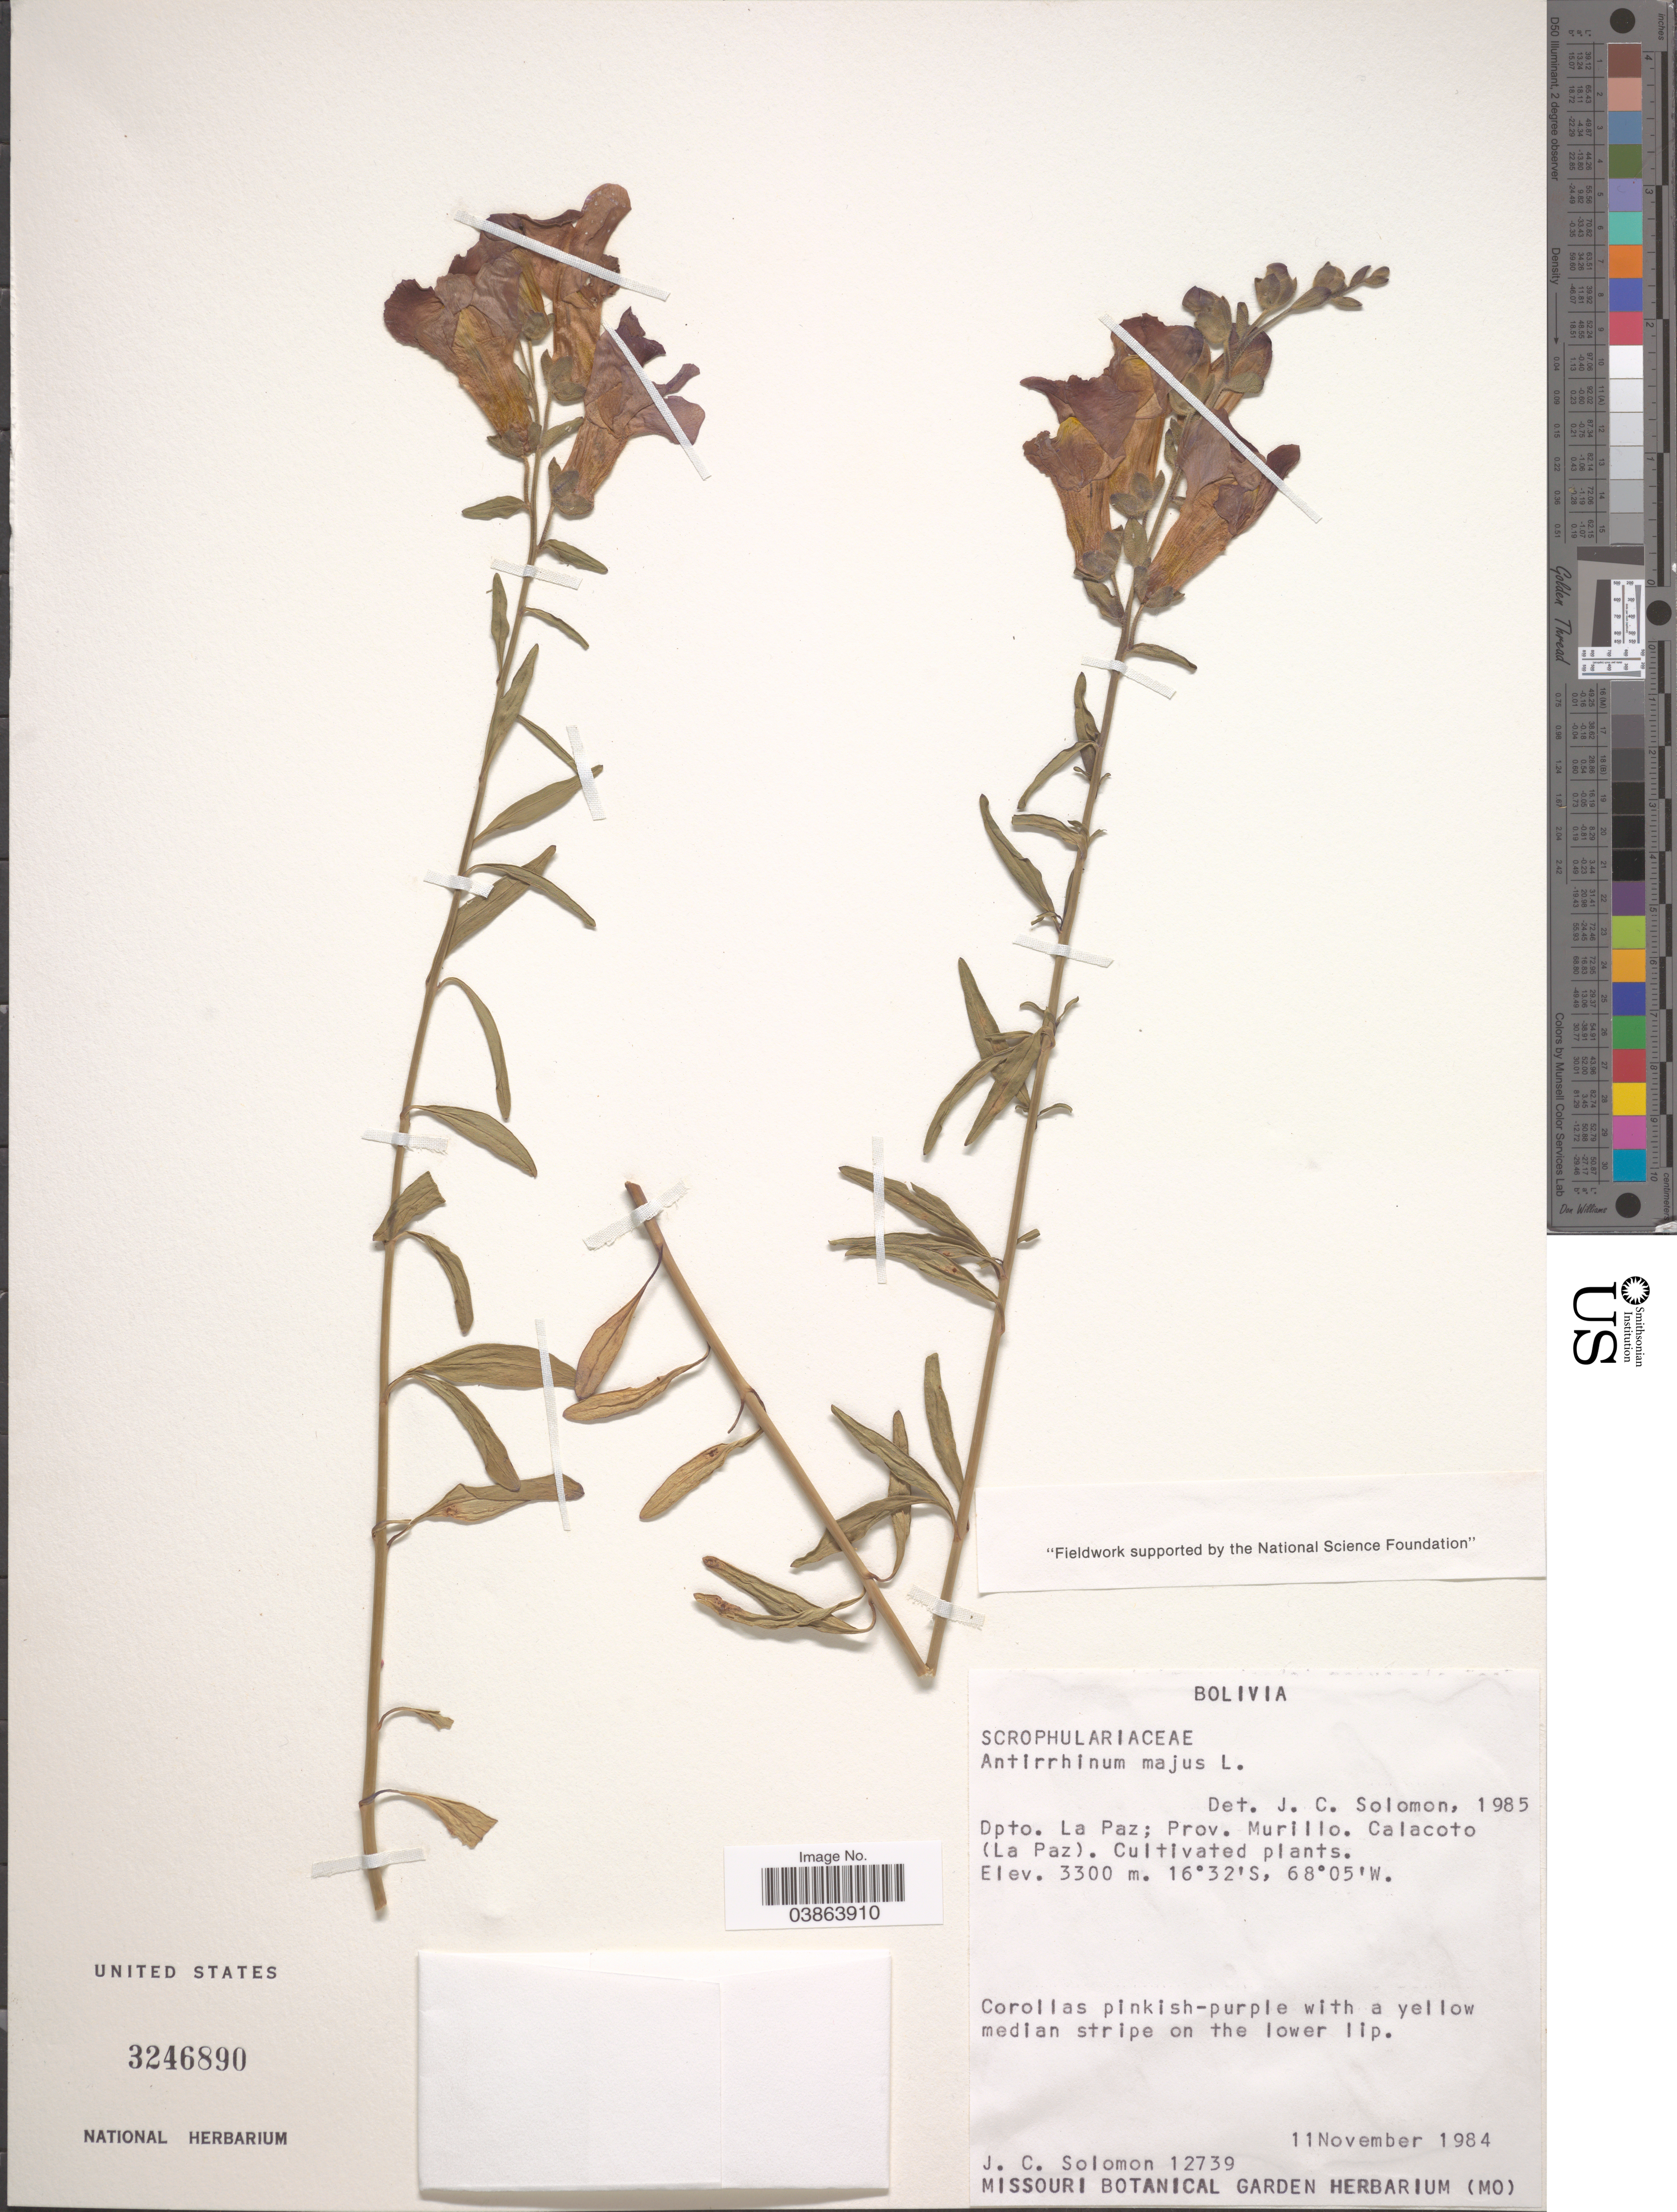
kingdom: Plantae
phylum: Tracheophyta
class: Magnoliopsida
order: Lamiales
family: Plantaginaceae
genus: Antirrhinum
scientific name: Antirrhinum majus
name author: L.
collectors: J. C. Solomon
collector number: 12739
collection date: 1984-11-11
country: Bolivia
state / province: La Paz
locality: Dpto. La Paz; Prov. Murillo. Calacoto (La Paz).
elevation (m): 3300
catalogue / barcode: US 3246890